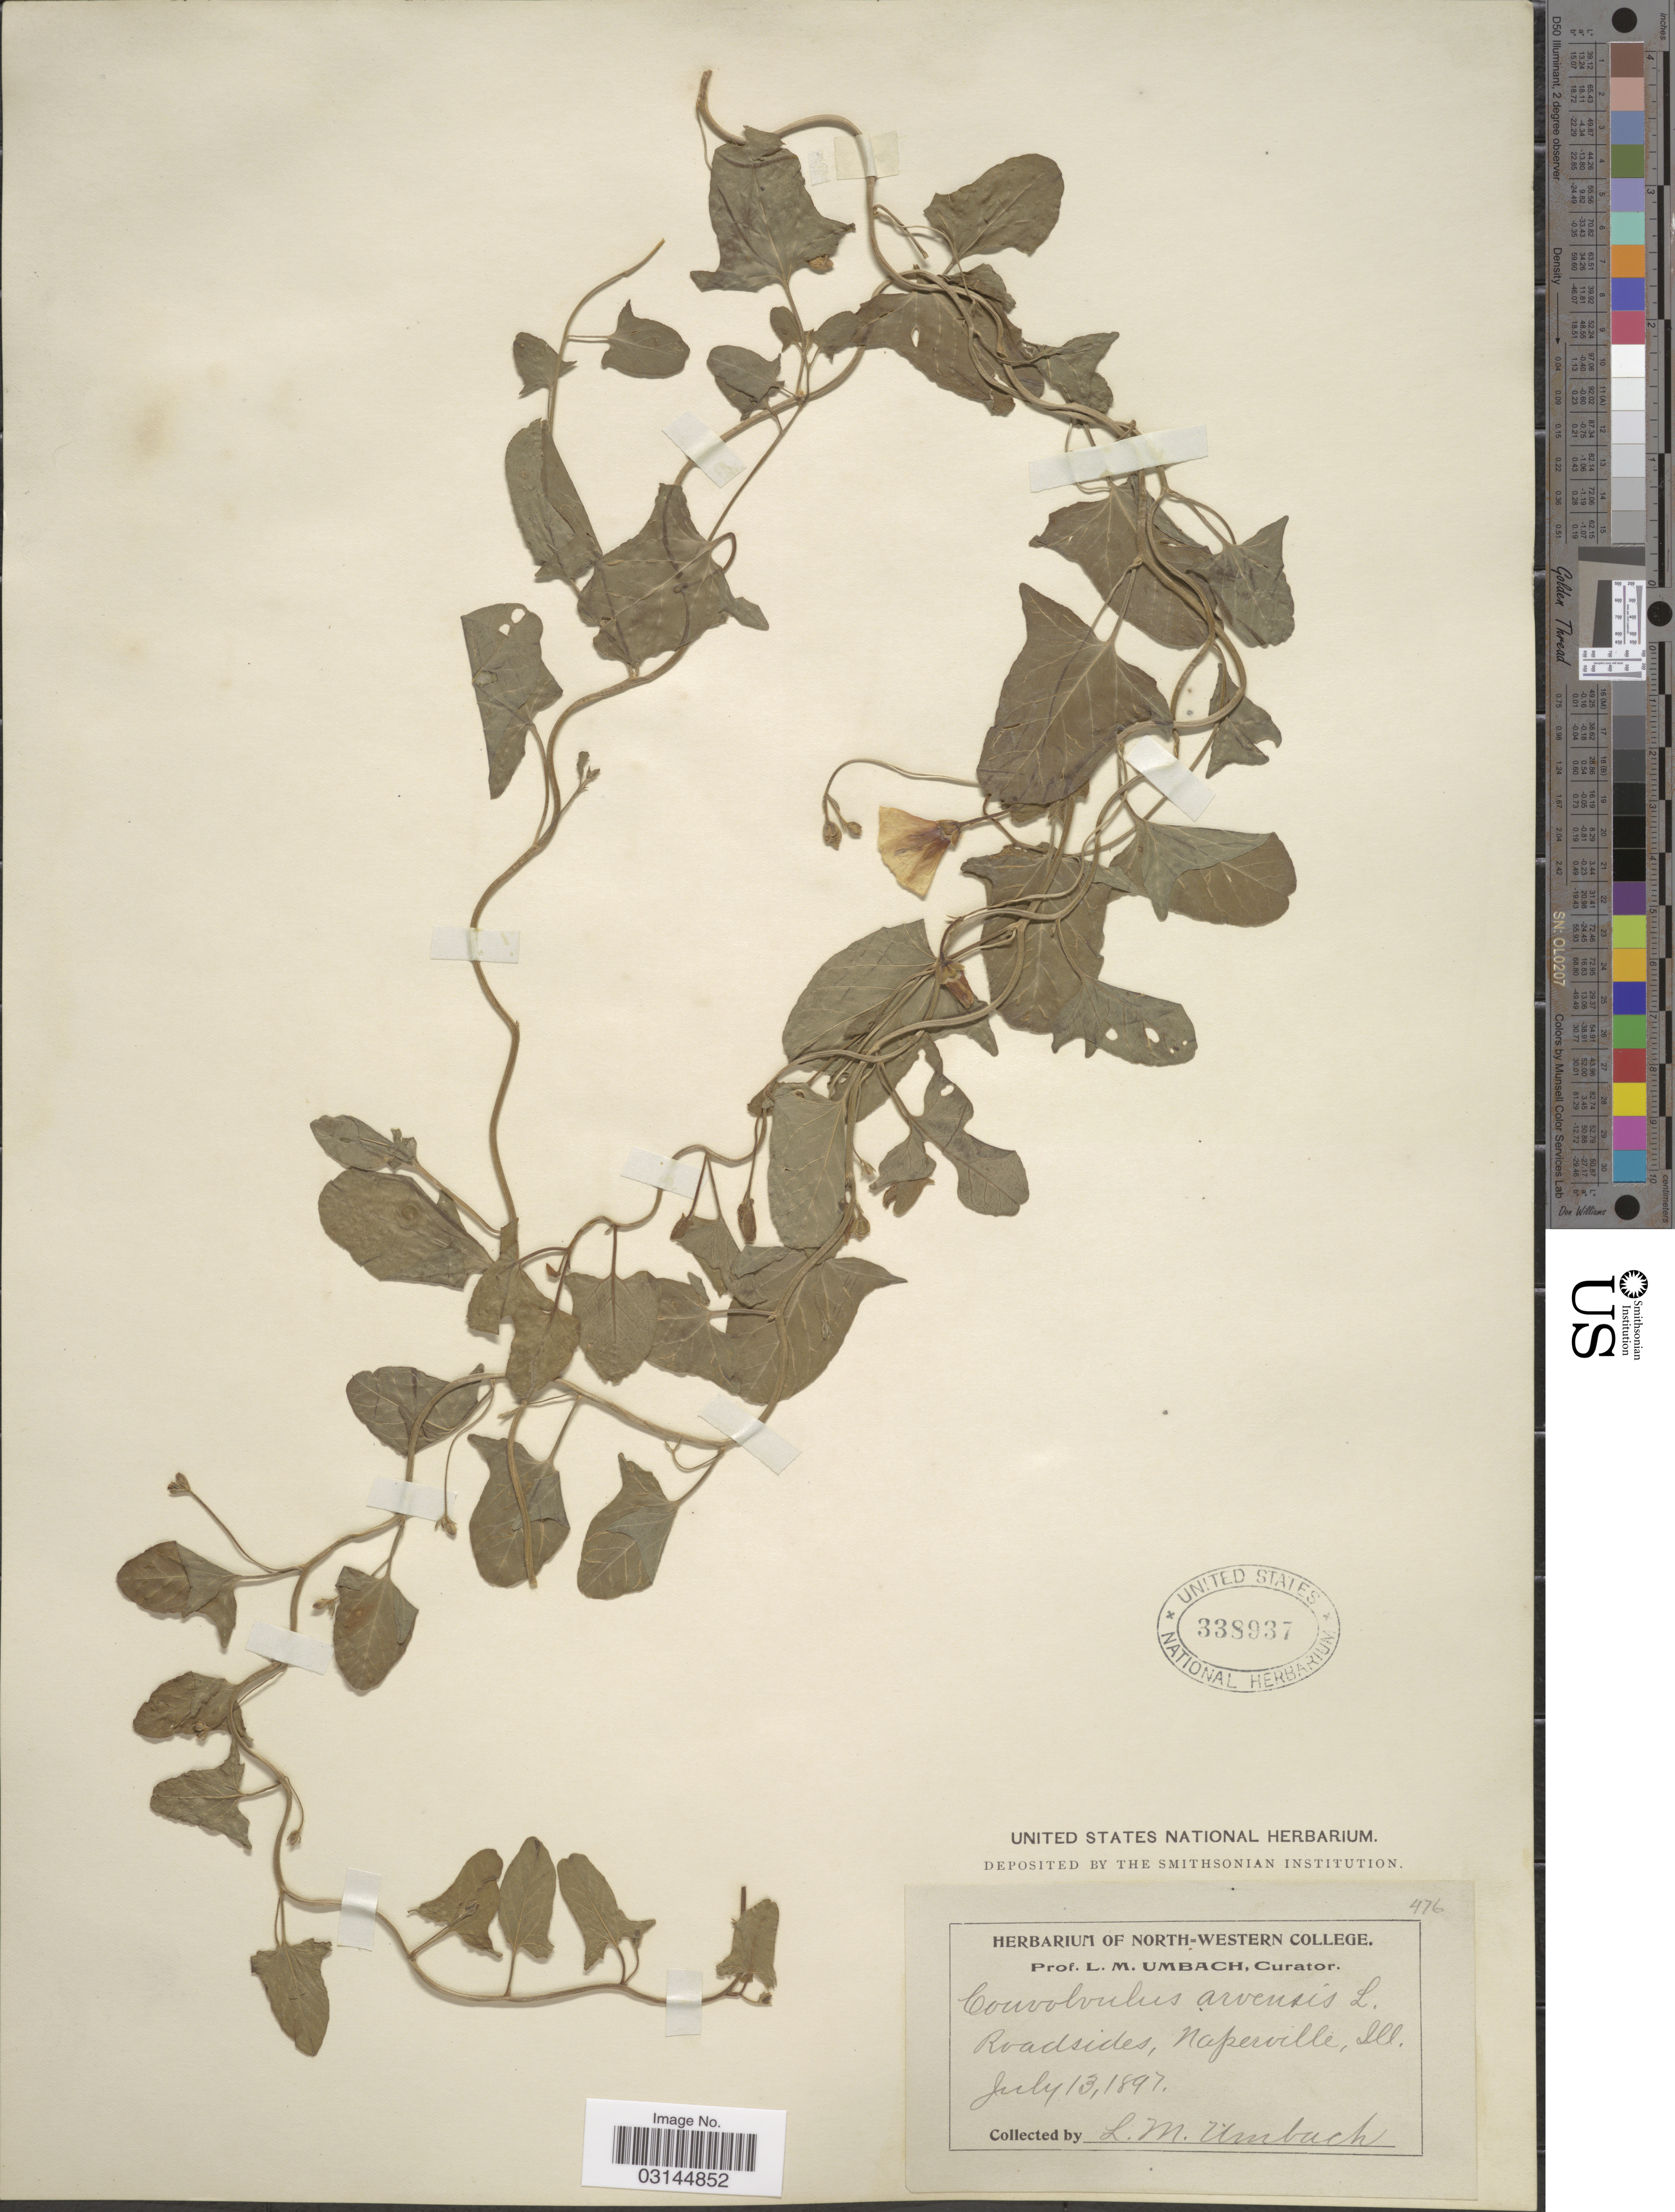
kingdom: Plantae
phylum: Tracheophyta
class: Magnoliopsida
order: Solanales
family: Convolvulaceae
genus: Convolvulus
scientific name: Convolvulus arvensis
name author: L.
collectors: L. M. Umbach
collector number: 476?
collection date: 1897-07-13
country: United States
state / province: Illinois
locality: Naperville.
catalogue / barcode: US 338937